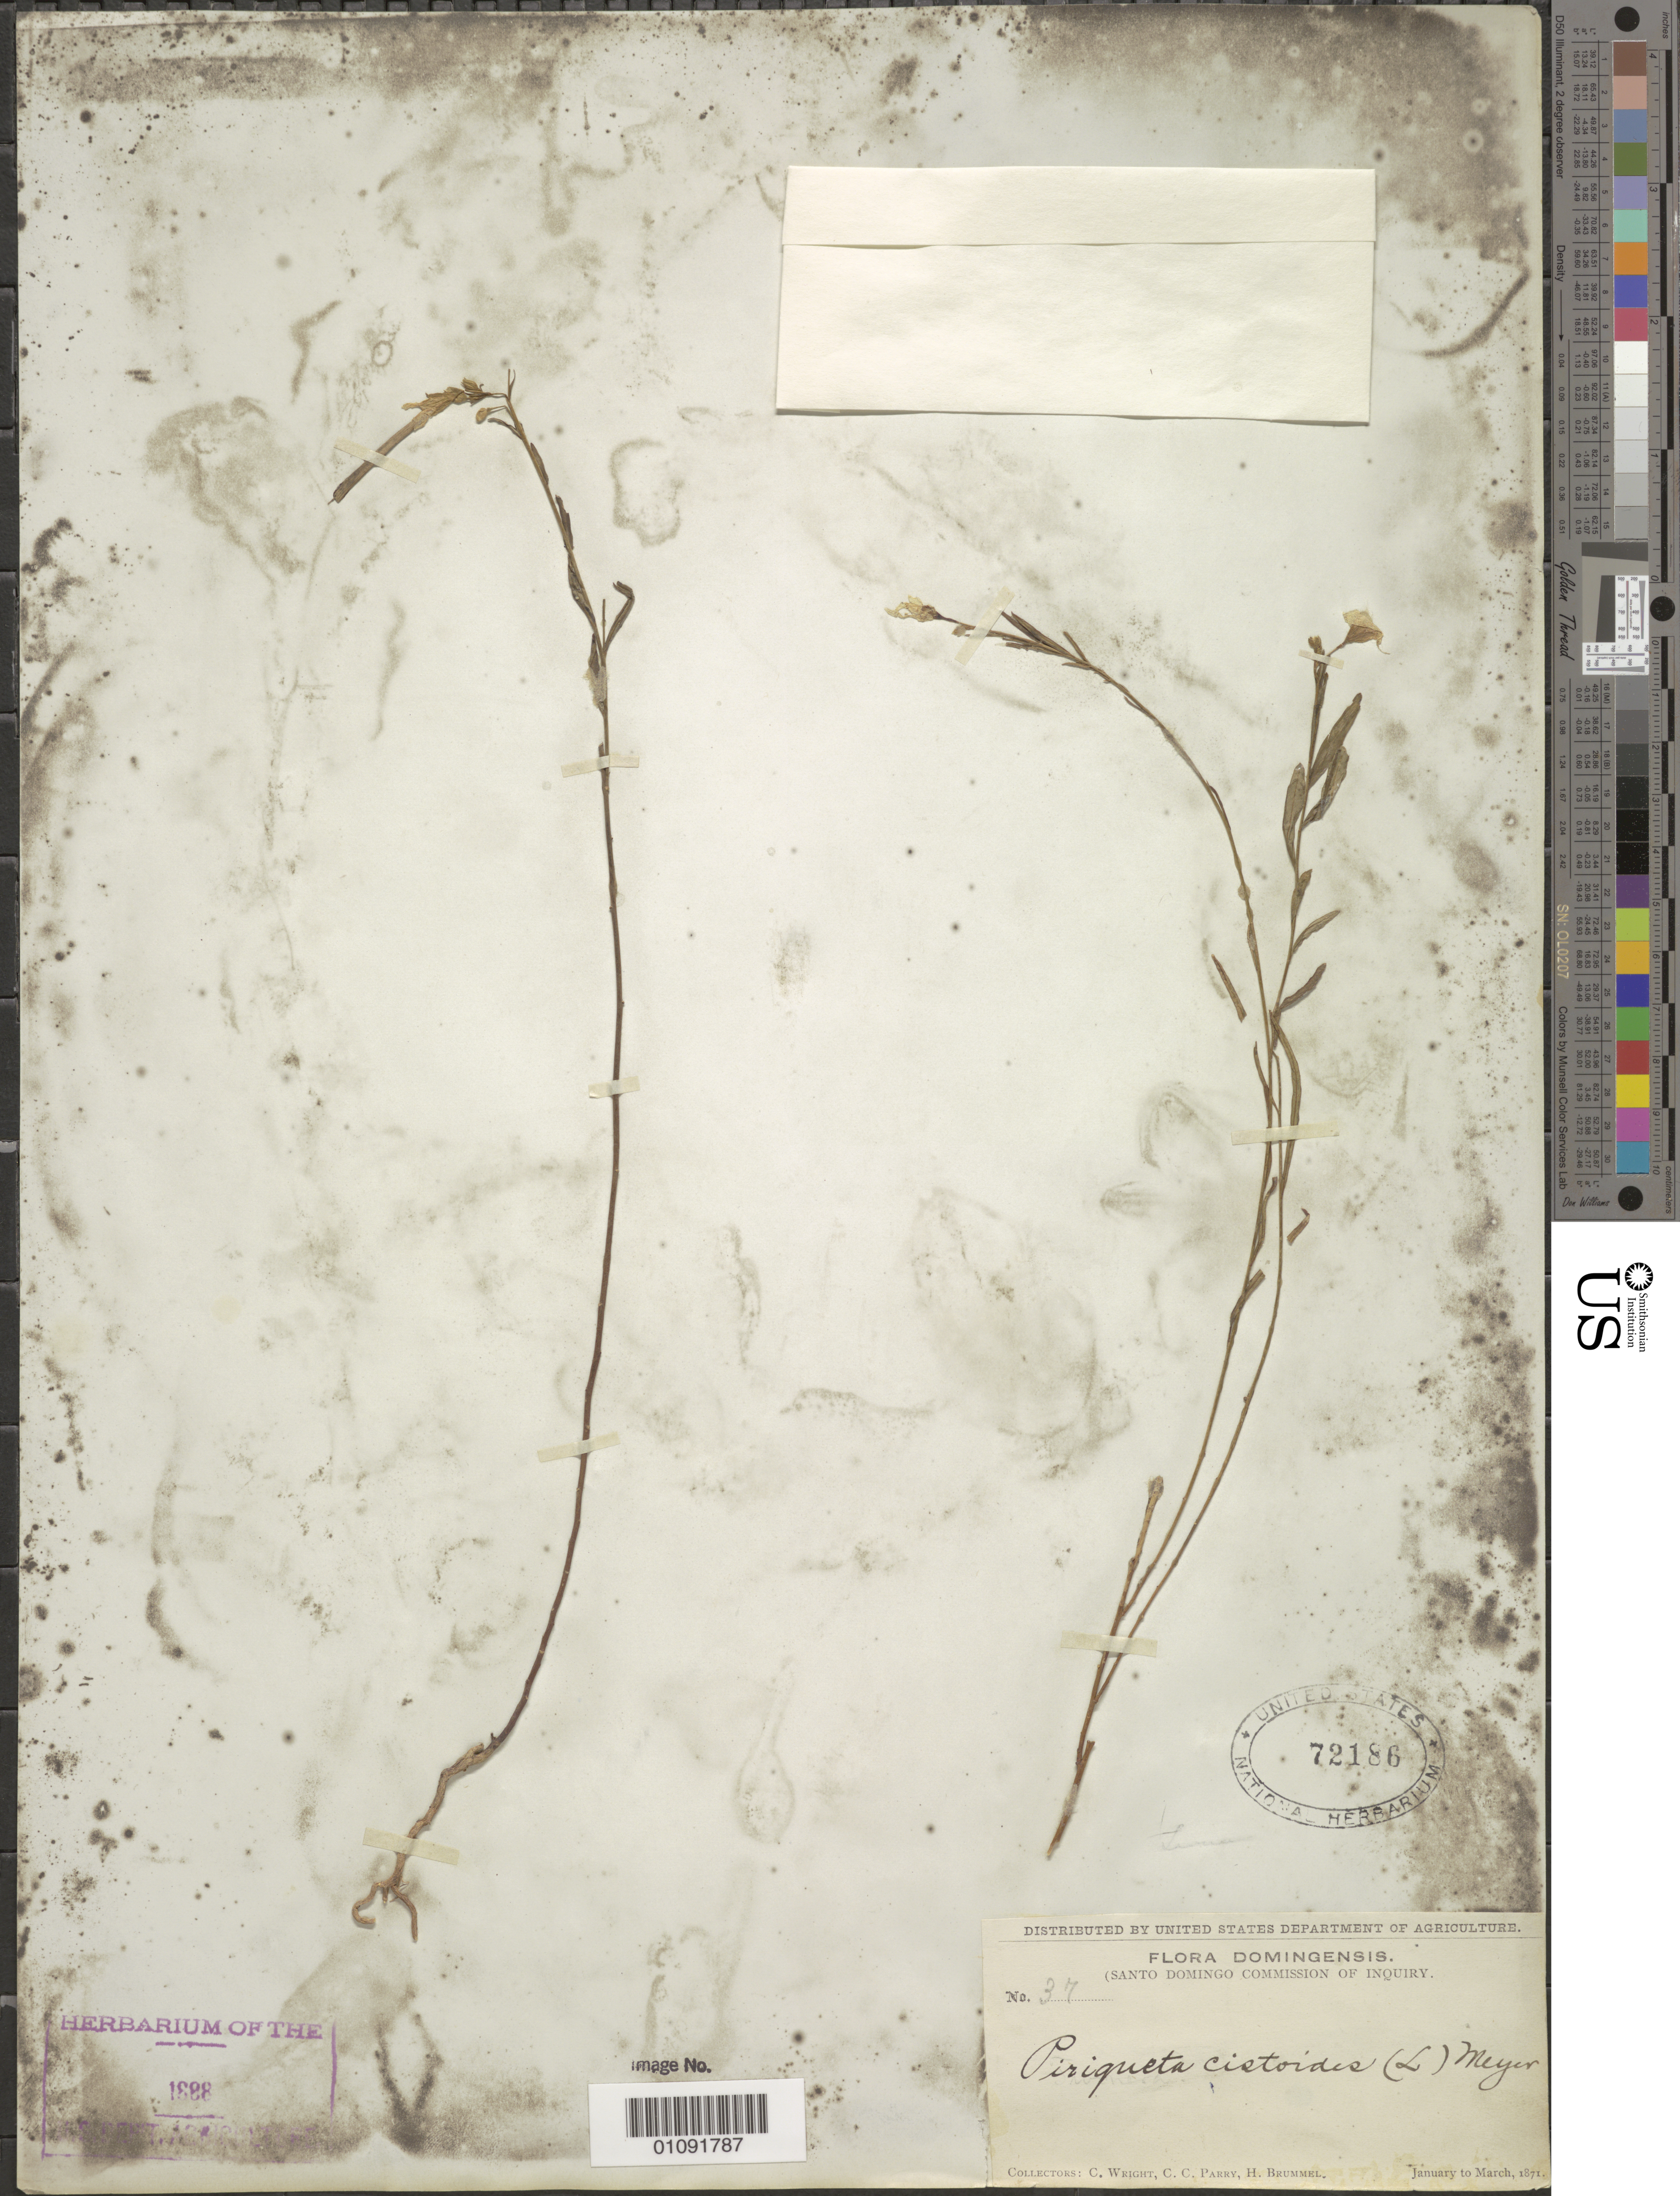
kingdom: Plantae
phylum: Tracheophyta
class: Magnoliopsida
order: Malpighiales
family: Turneraceae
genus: Piriqueta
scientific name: Piriqueta cistoides subsp. cistoides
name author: (L.) Griseb.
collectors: C. Wright, C. C. Parry & H. Brummel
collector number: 37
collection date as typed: Jan 1871 to -- Mar 1871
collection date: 1871-01/1871-03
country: Dominican Republic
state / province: Santo Domingo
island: Hispaniola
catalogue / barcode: US 72186